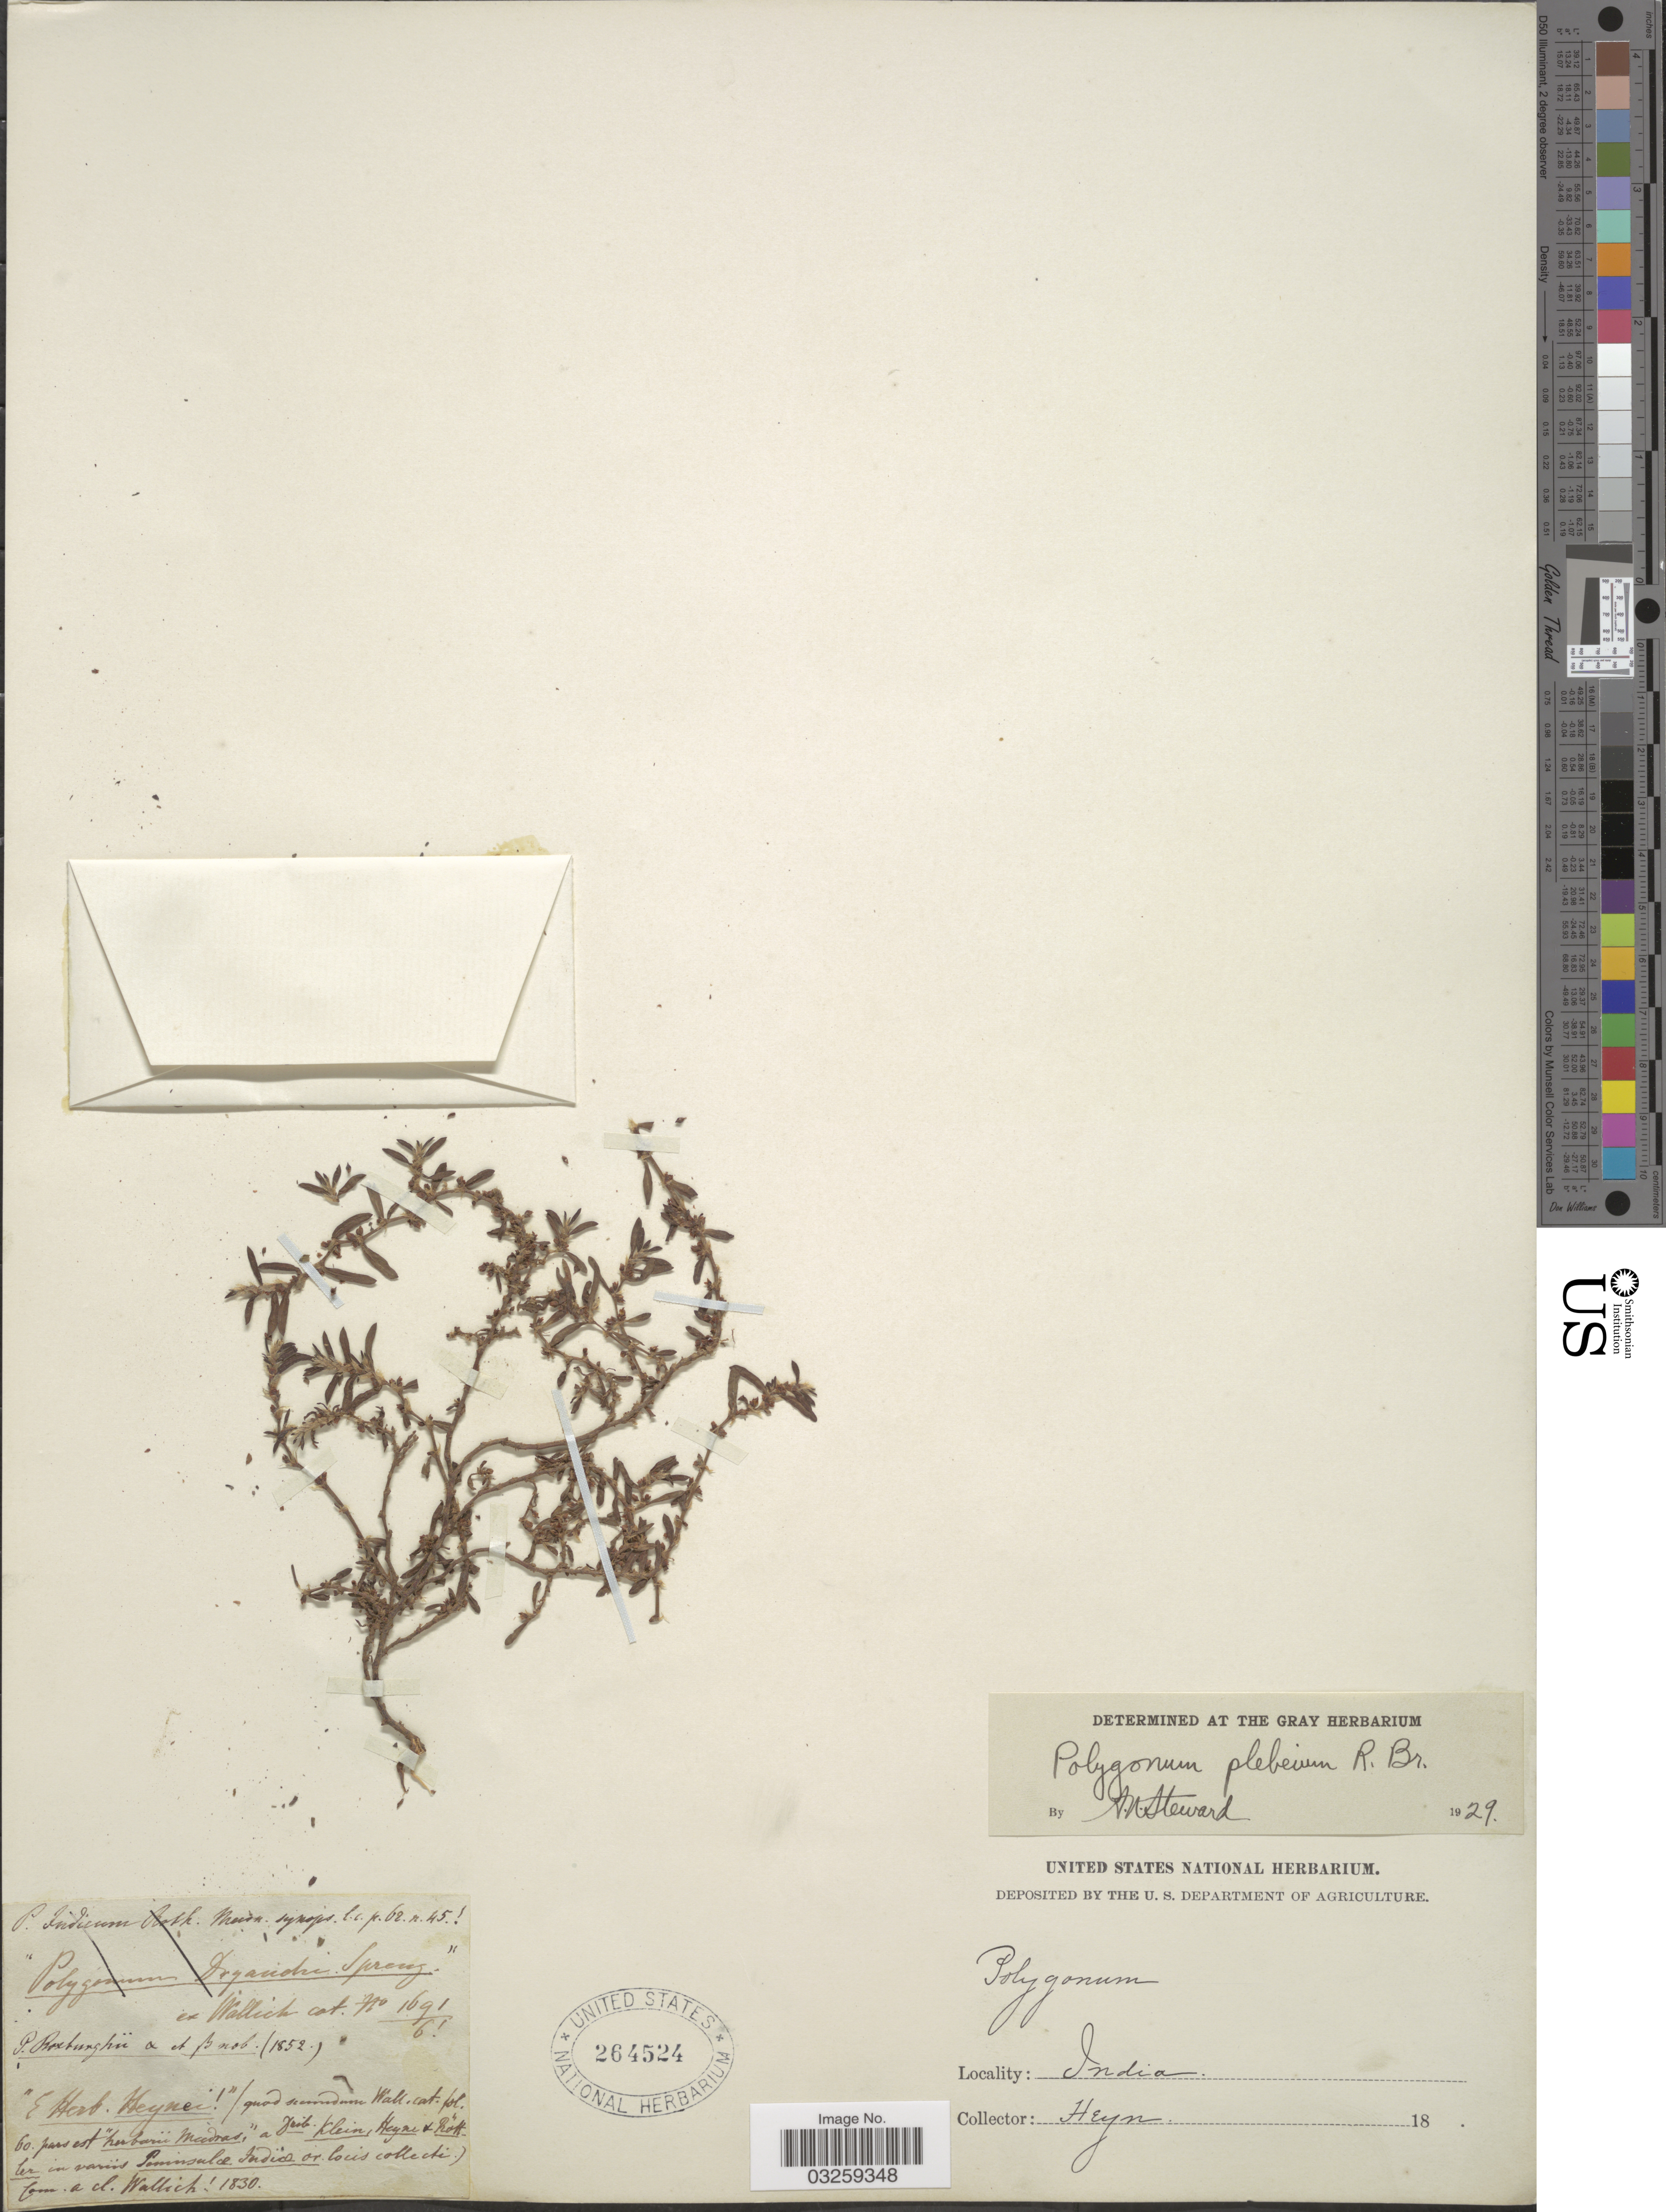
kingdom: Plantae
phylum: Tracheophyta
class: Magnoliopsida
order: Caryophyllales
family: Polygonaceae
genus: Polygonum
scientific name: Polygonum plebeium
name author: R. Br.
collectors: -. Heyn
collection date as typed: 18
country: India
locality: Peninsulae Indiae or.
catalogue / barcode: US 264524